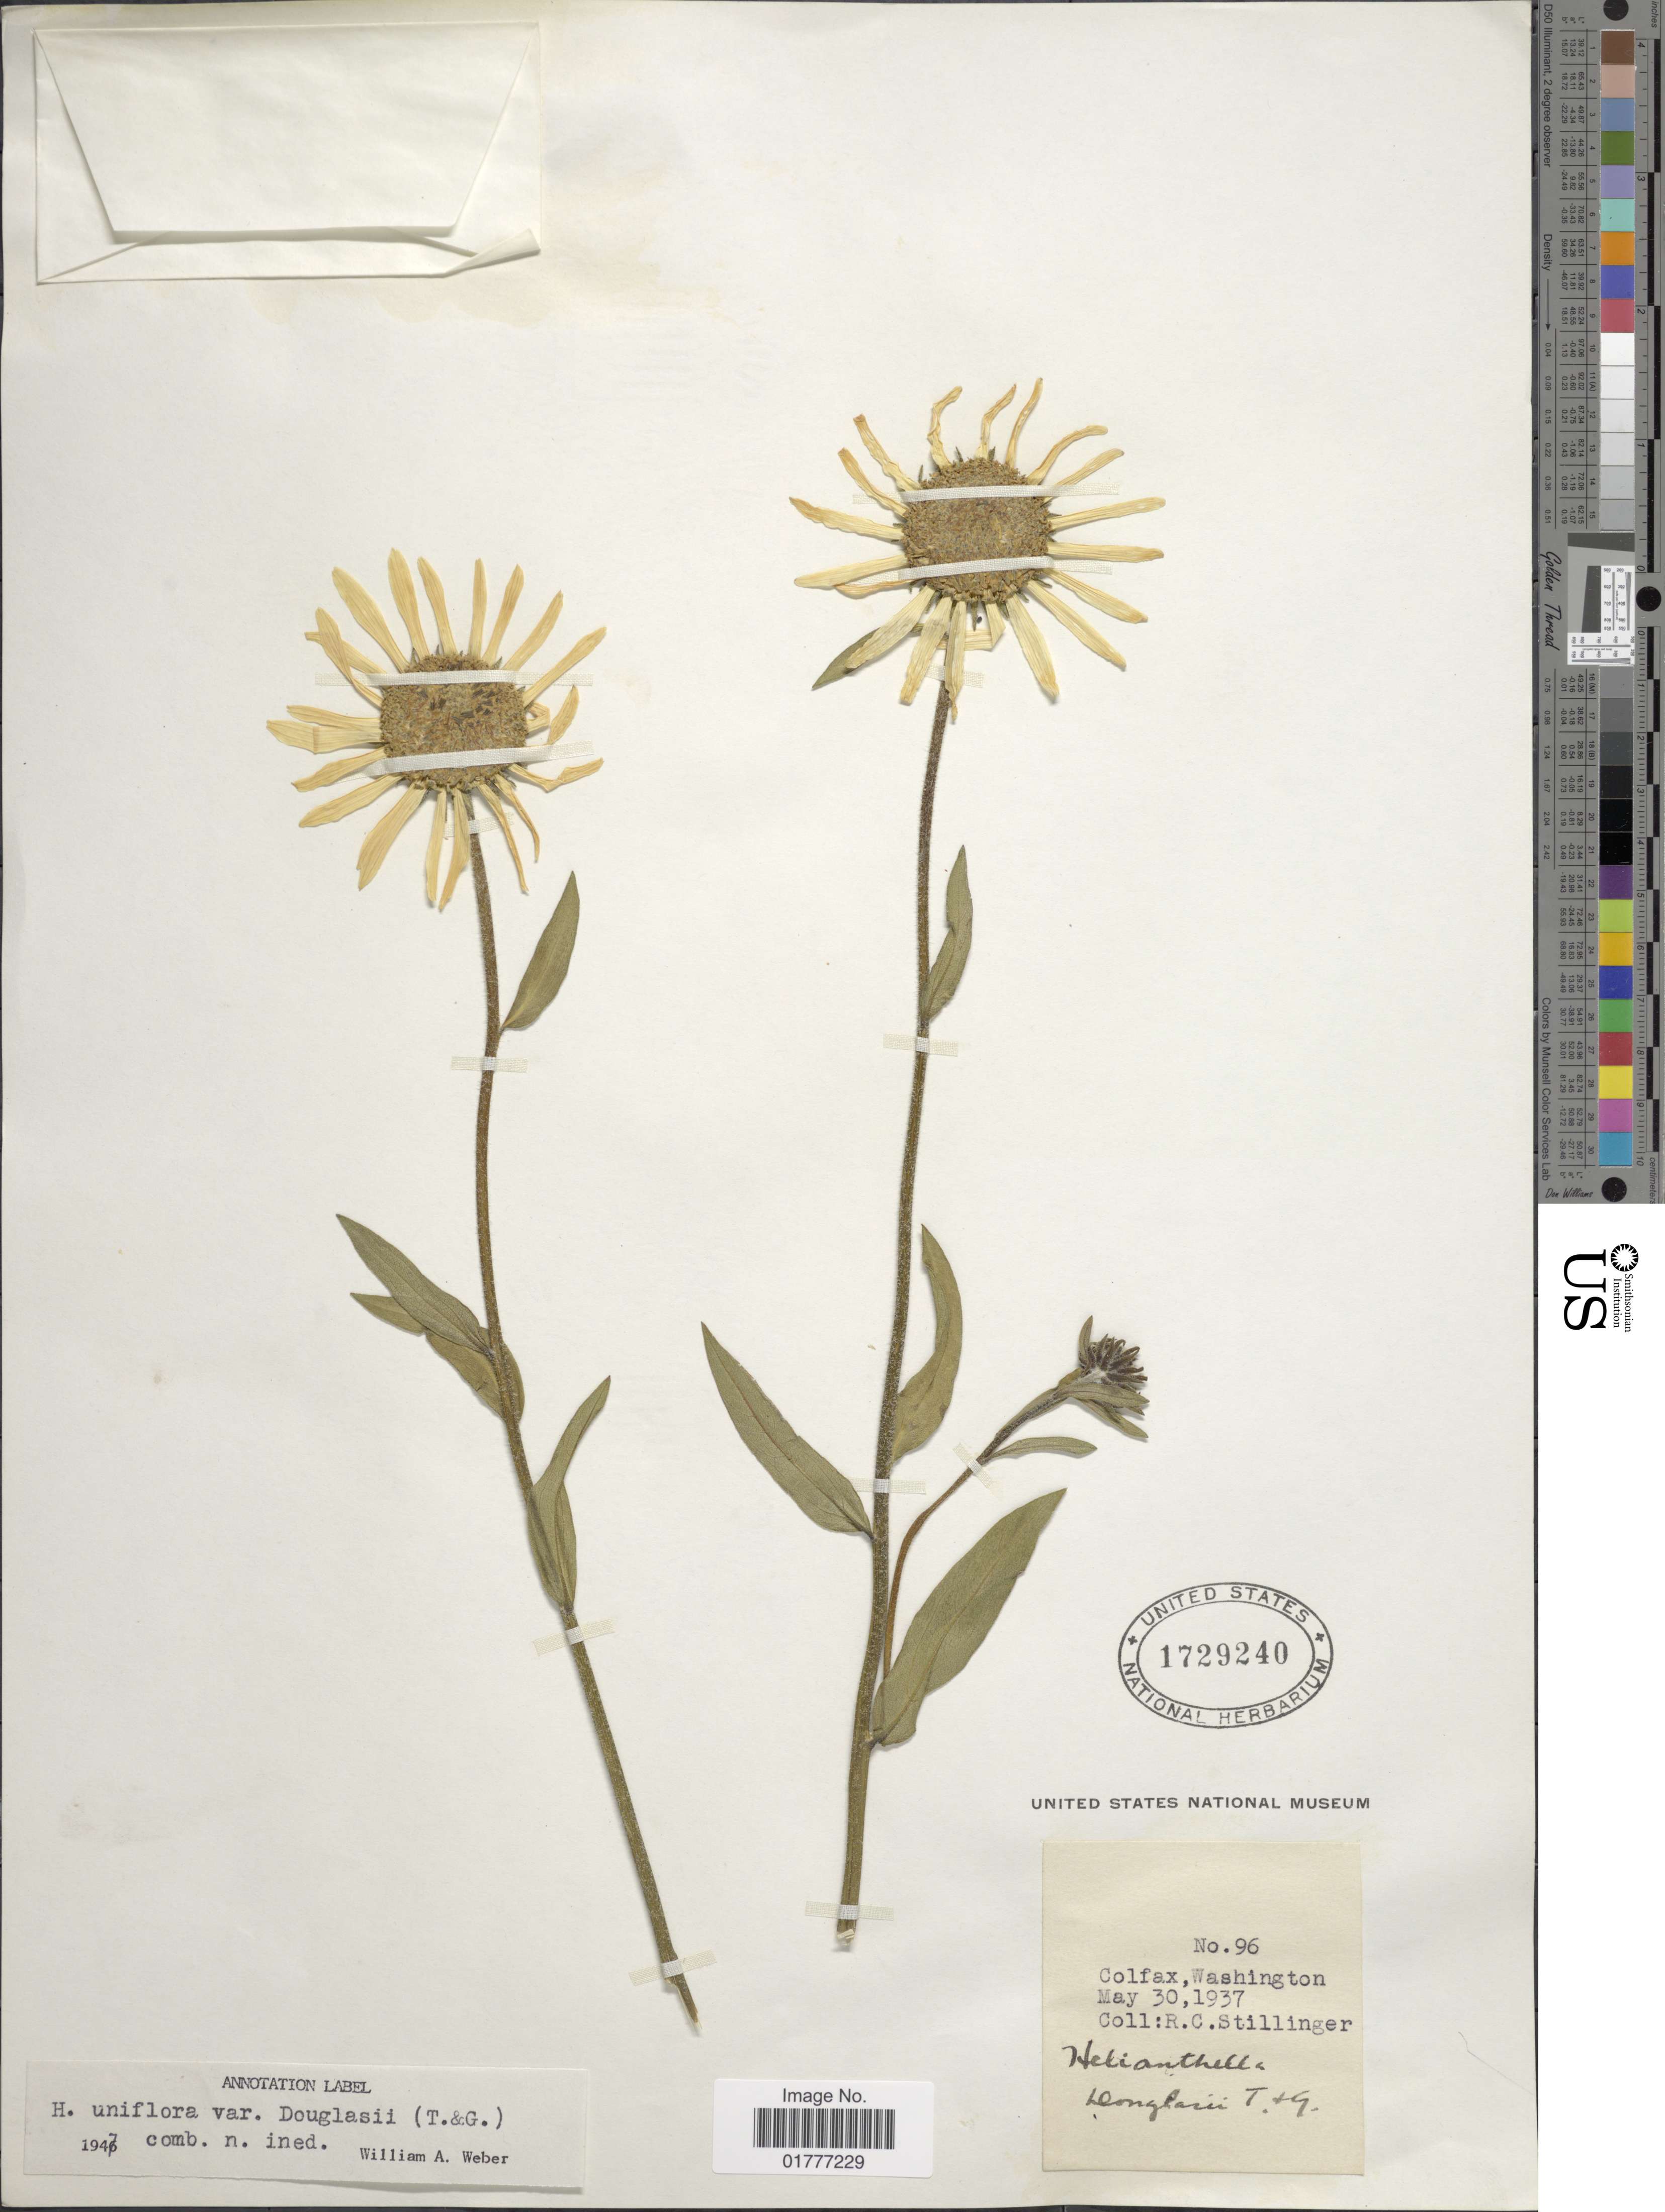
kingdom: Plantae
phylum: Tracheophyta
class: Magnoliopsida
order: Asterales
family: Asteraceae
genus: Helianthella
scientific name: Helianthella douglasii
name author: Torr. & A. Gray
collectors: R. Stillinger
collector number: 96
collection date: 1937-05-30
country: United States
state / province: Washington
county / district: Whitman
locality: Colfax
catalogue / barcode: US 1729240